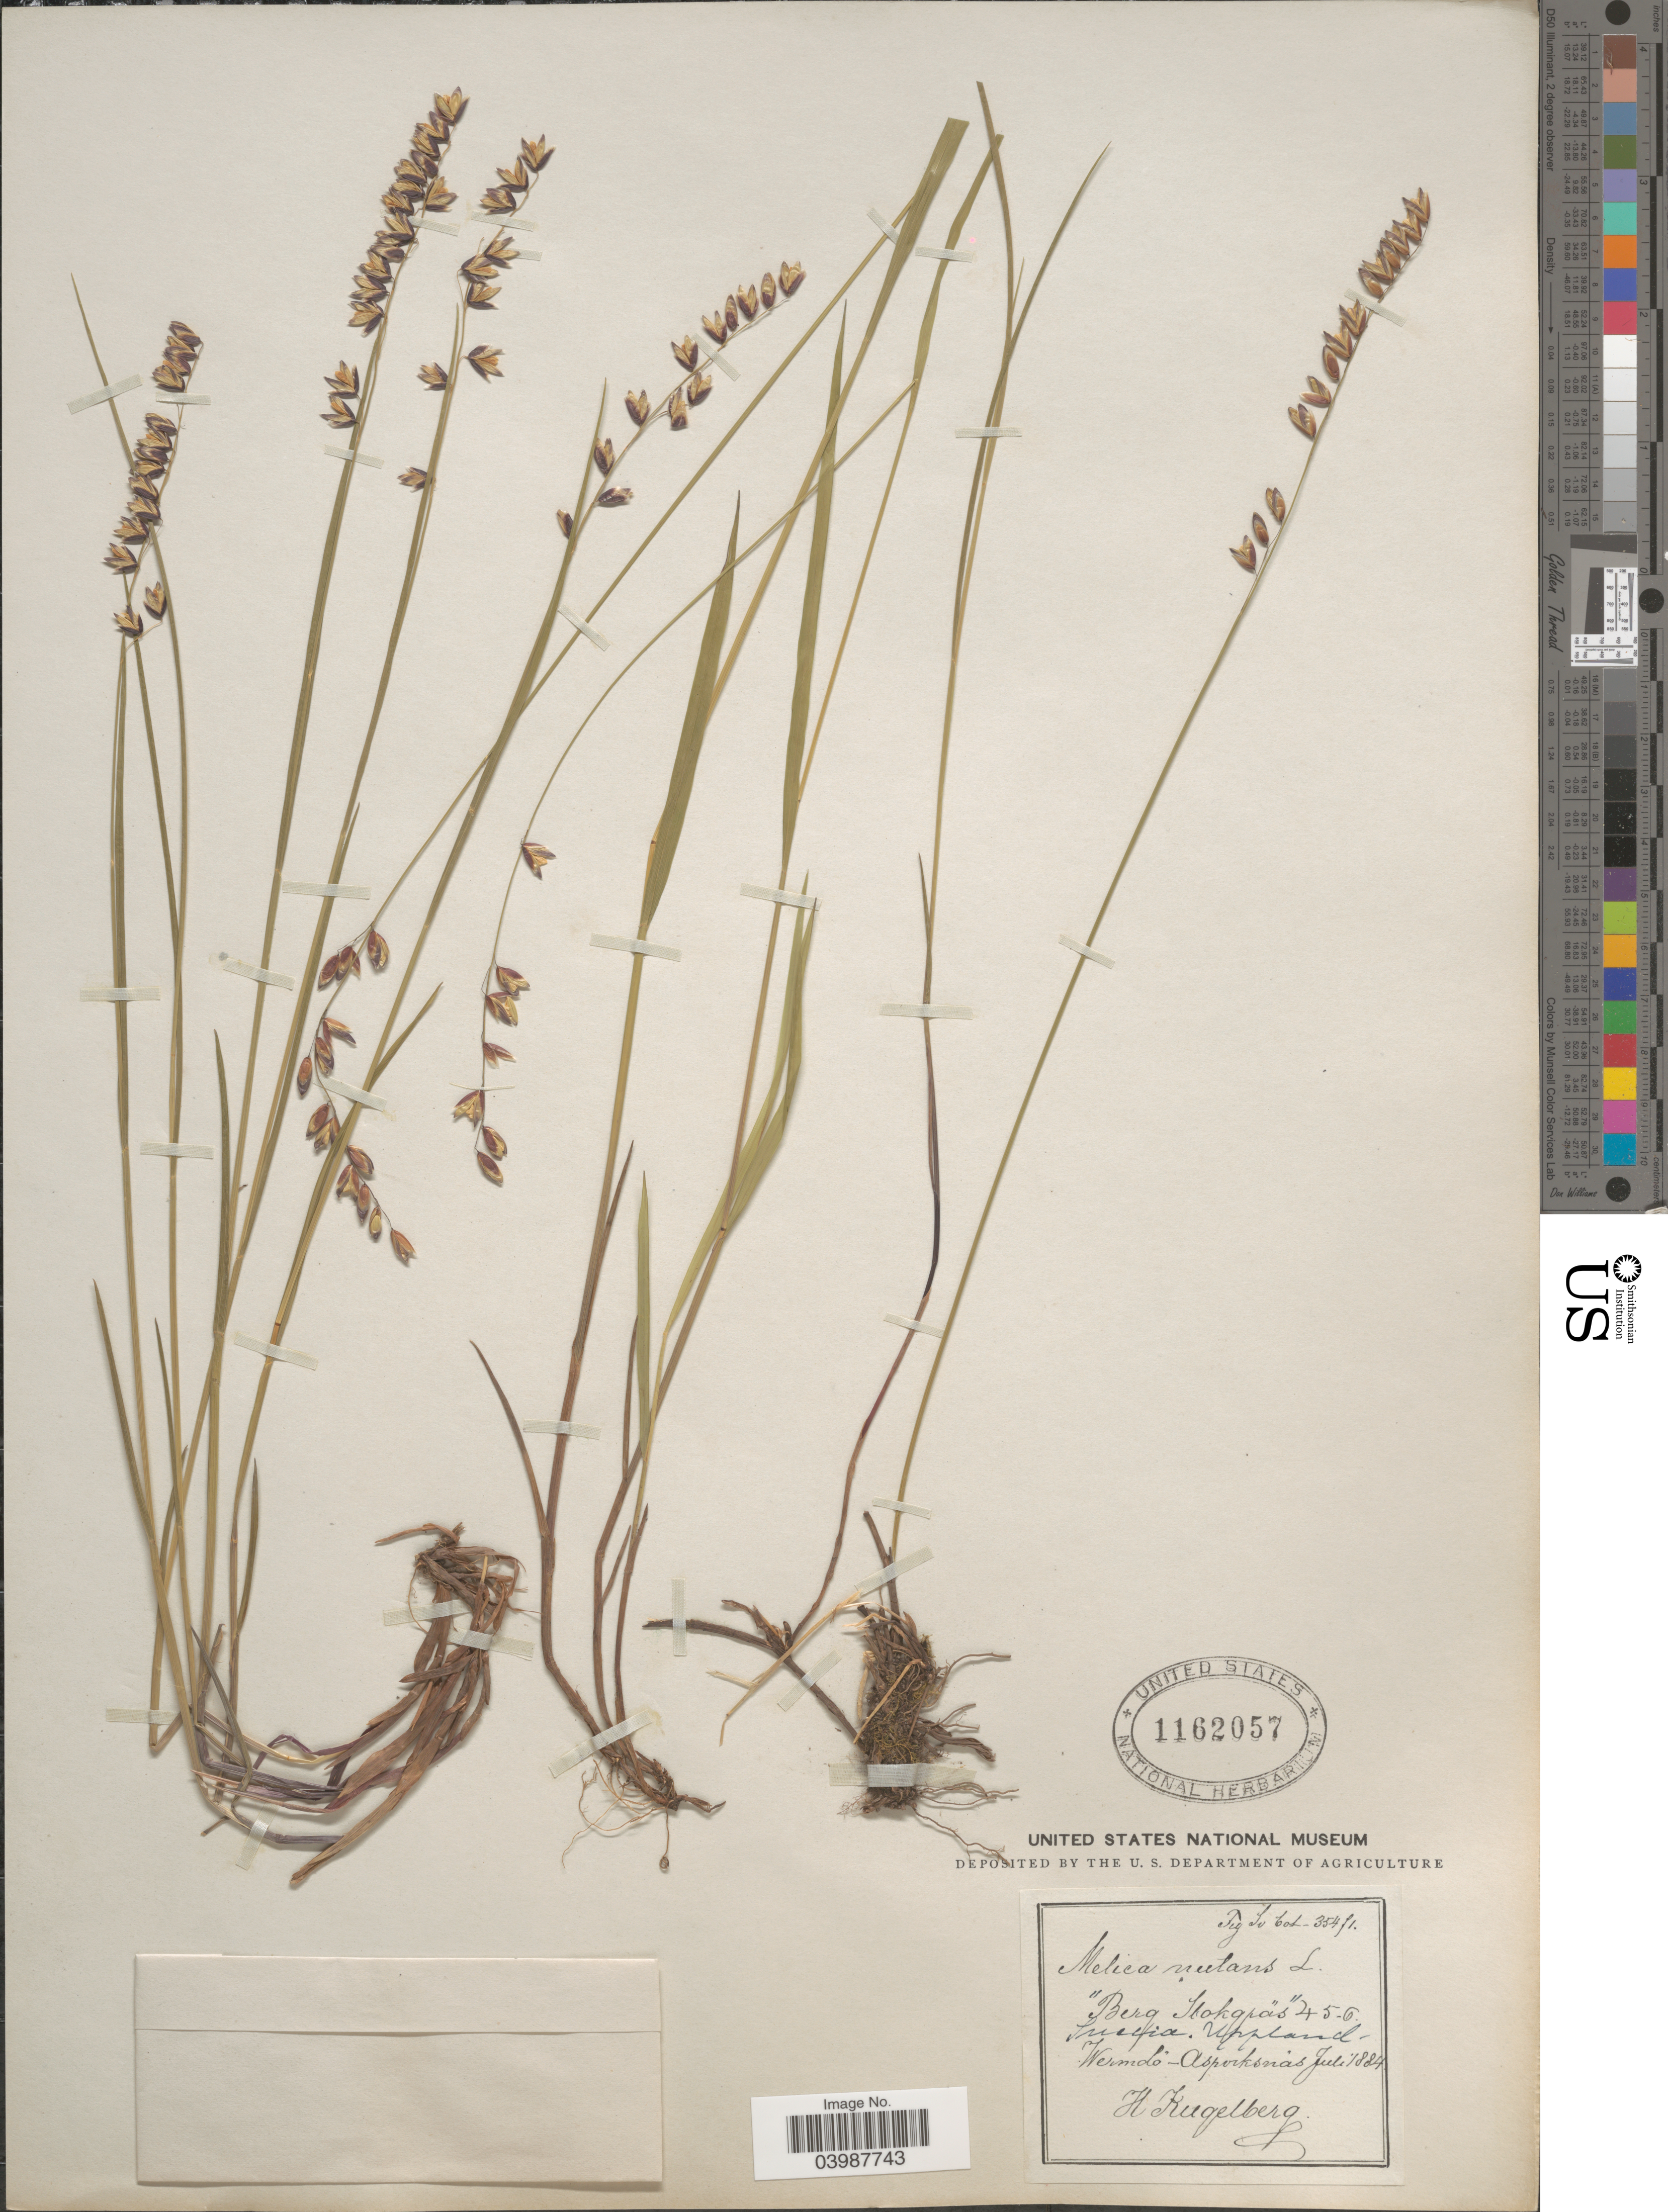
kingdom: Plantae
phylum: Tracheophyta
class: Liliopsida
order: Poales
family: Poaceae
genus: Melica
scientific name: Melica nutans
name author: L.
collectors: H. Kugelberg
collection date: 1884-07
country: Sweden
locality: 'Berg Stokgpäs' Uppland. Wemdo-Asporksnas.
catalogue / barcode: US 1162057